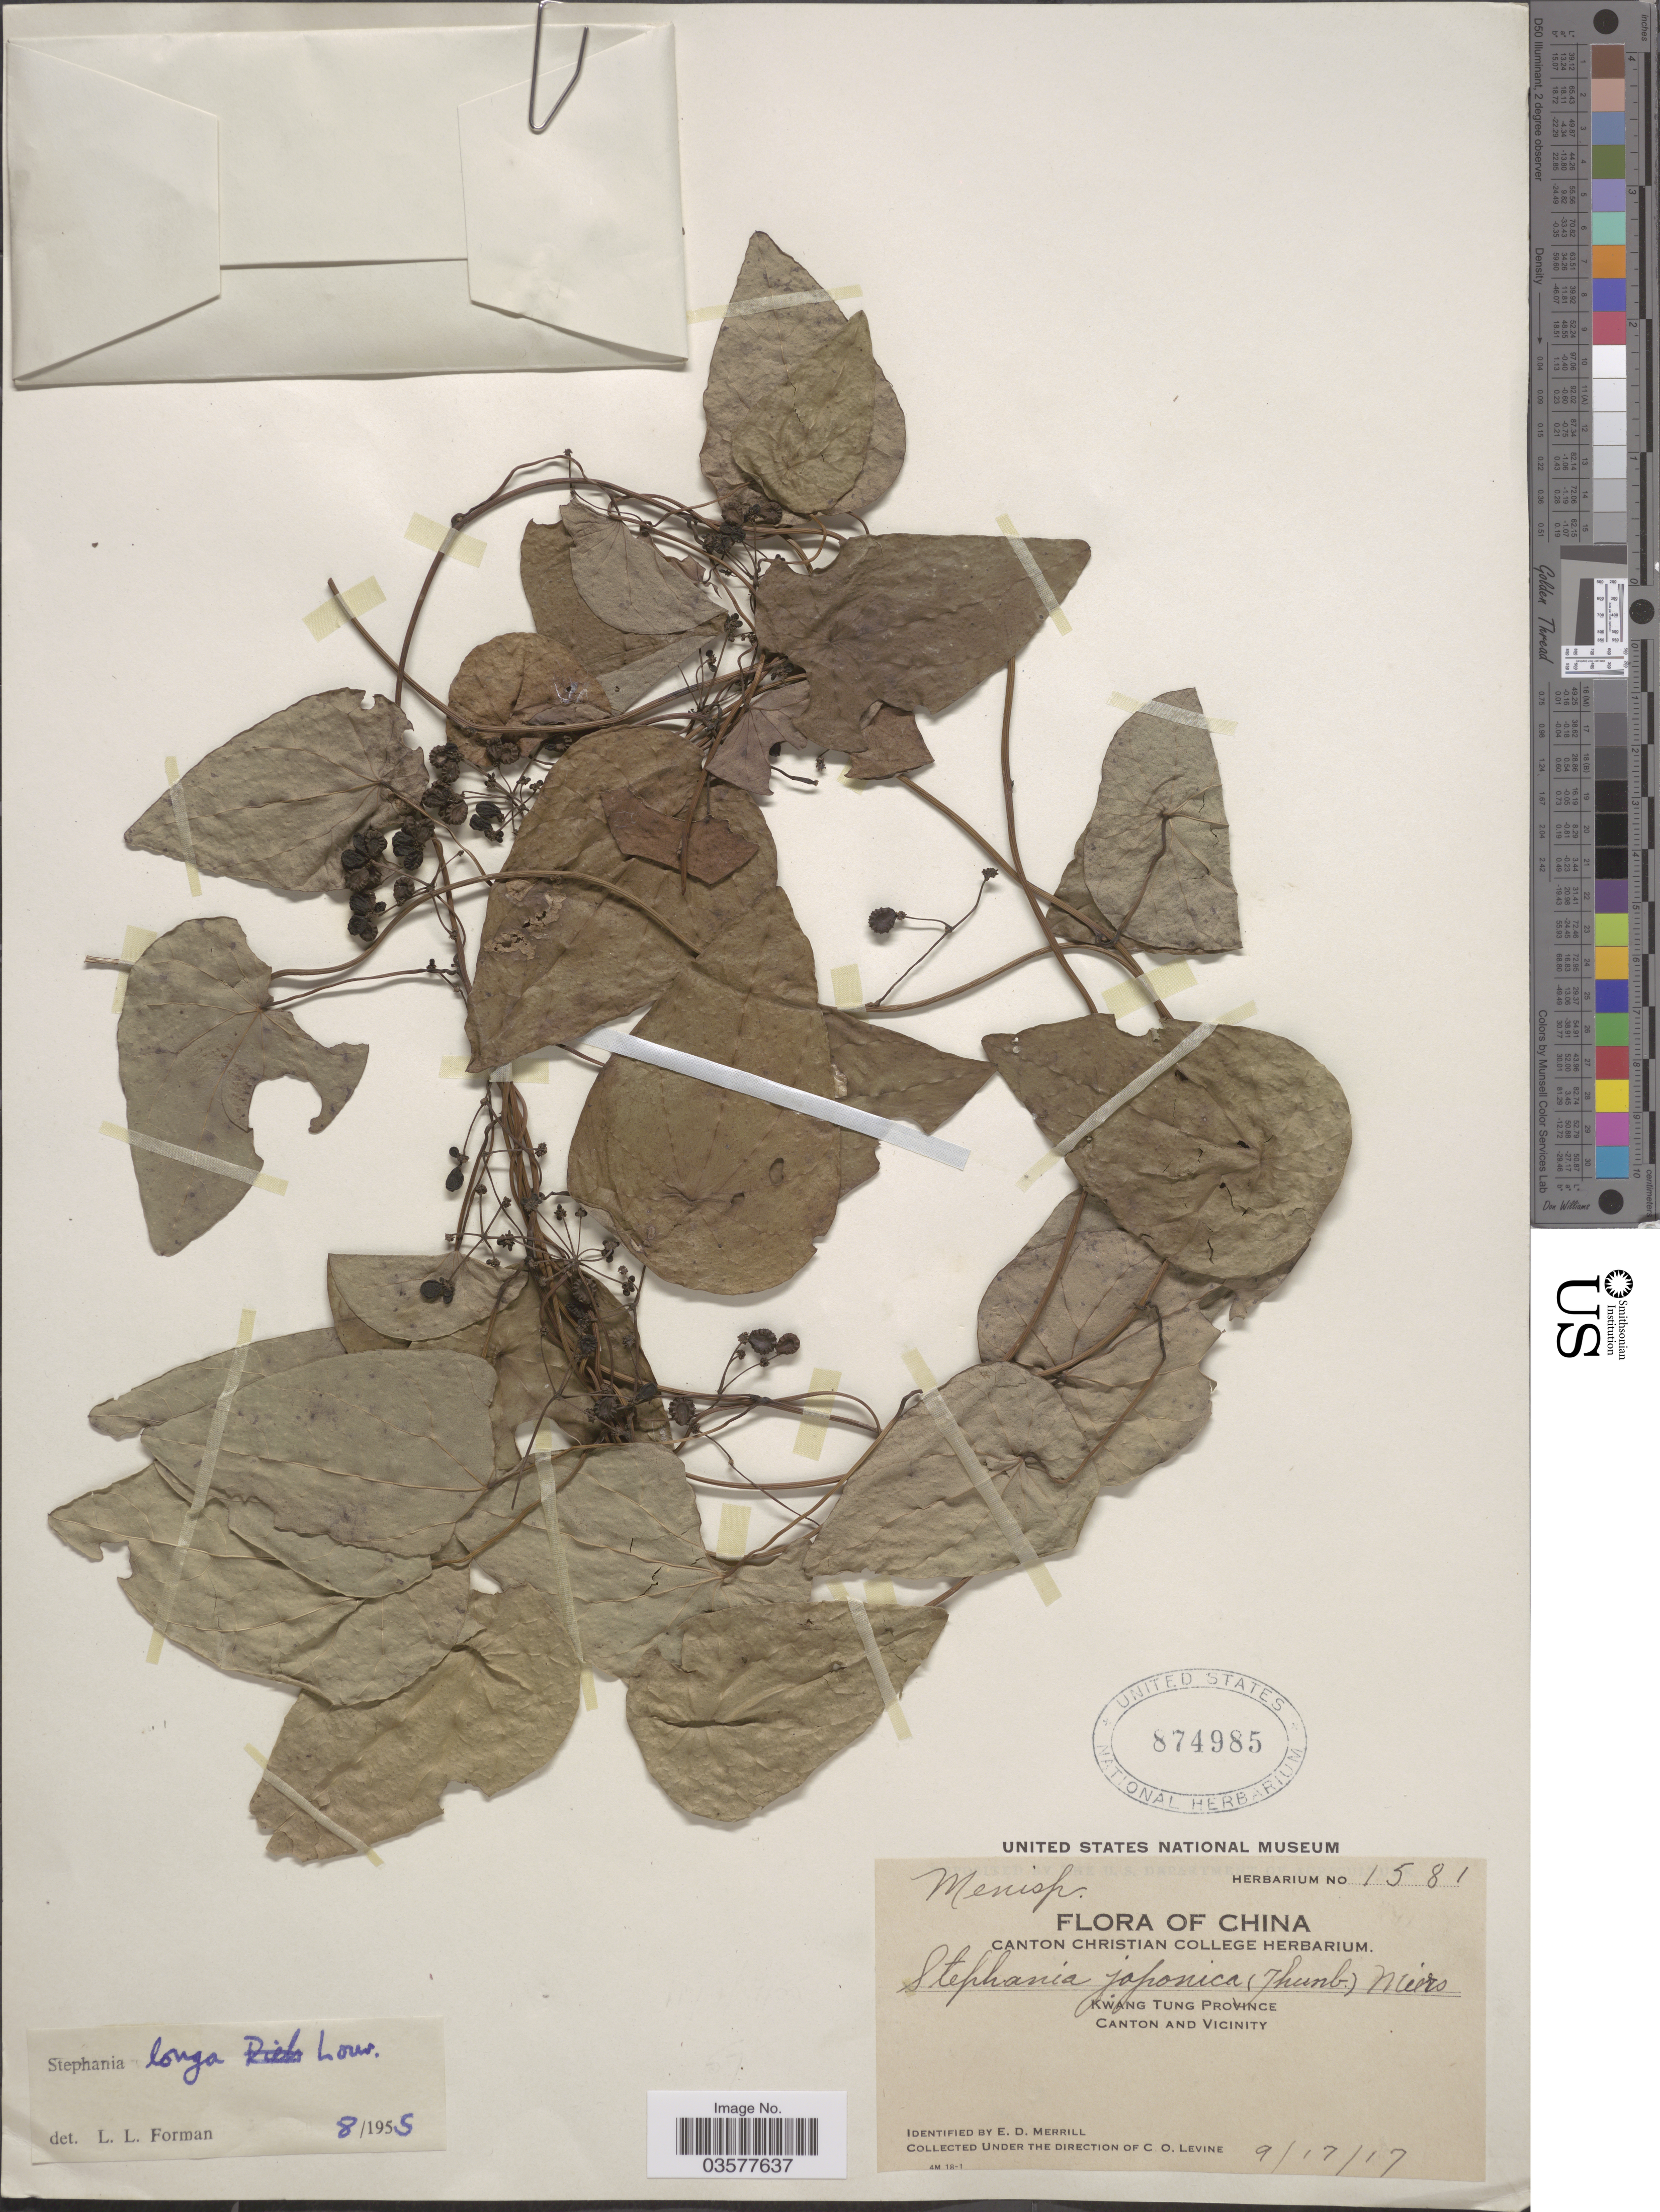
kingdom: Plantae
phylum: Tracheophyta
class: Magnoliopsida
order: Ranunculales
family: Menispermaceae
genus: Stephania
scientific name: Stephania longa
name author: Lour.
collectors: C. O. Levine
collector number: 1581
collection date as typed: Transcribed d/m/y: 17/9/17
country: China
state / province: Guangdong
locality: Kwang Tung Province. Canton and Vicinity.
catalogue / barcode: US 874985